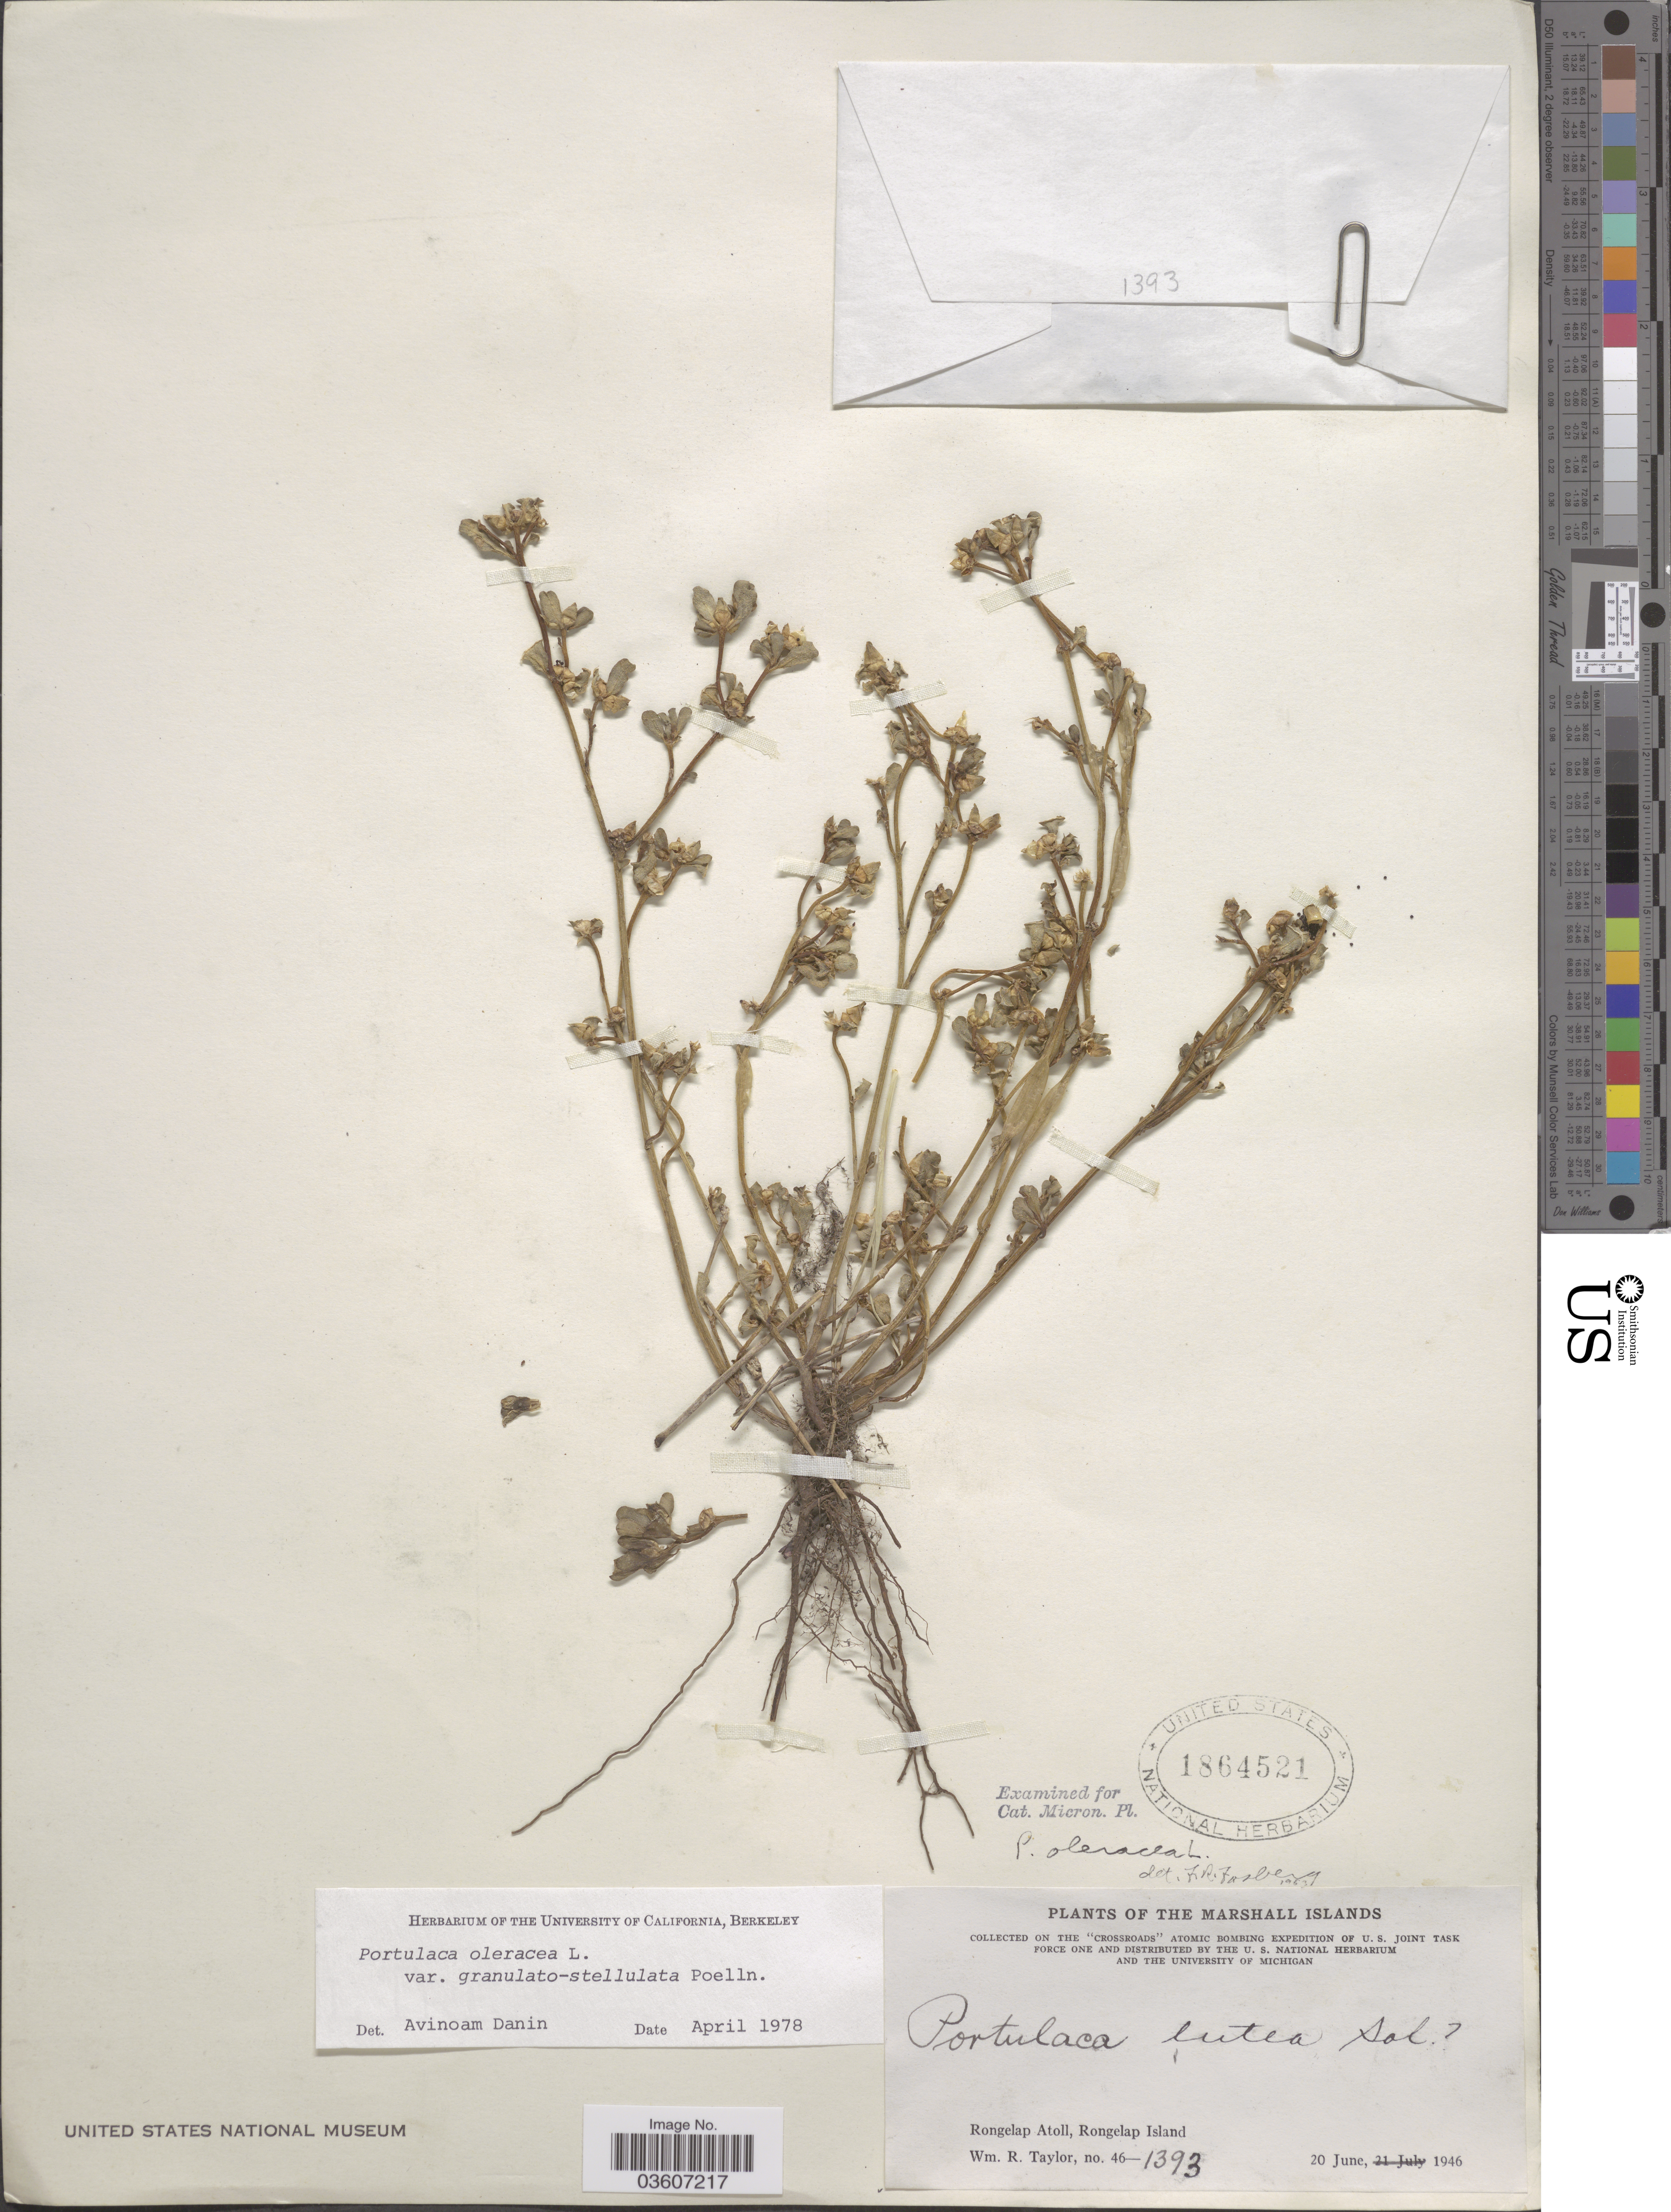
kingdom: Plantae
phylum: Tracheophyta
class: Magnoliopsida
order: Caryophyllales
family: Portulacaceae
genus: Portulaca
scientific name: Portulaca oleracea var. granulatostellulata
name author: Poelln.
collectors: W. R. Taylor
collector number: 46-1393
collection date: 1946-06-20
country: Marshall Islands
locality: Rongelap Atoll, Rongelap Island.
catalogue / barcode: US 1864521